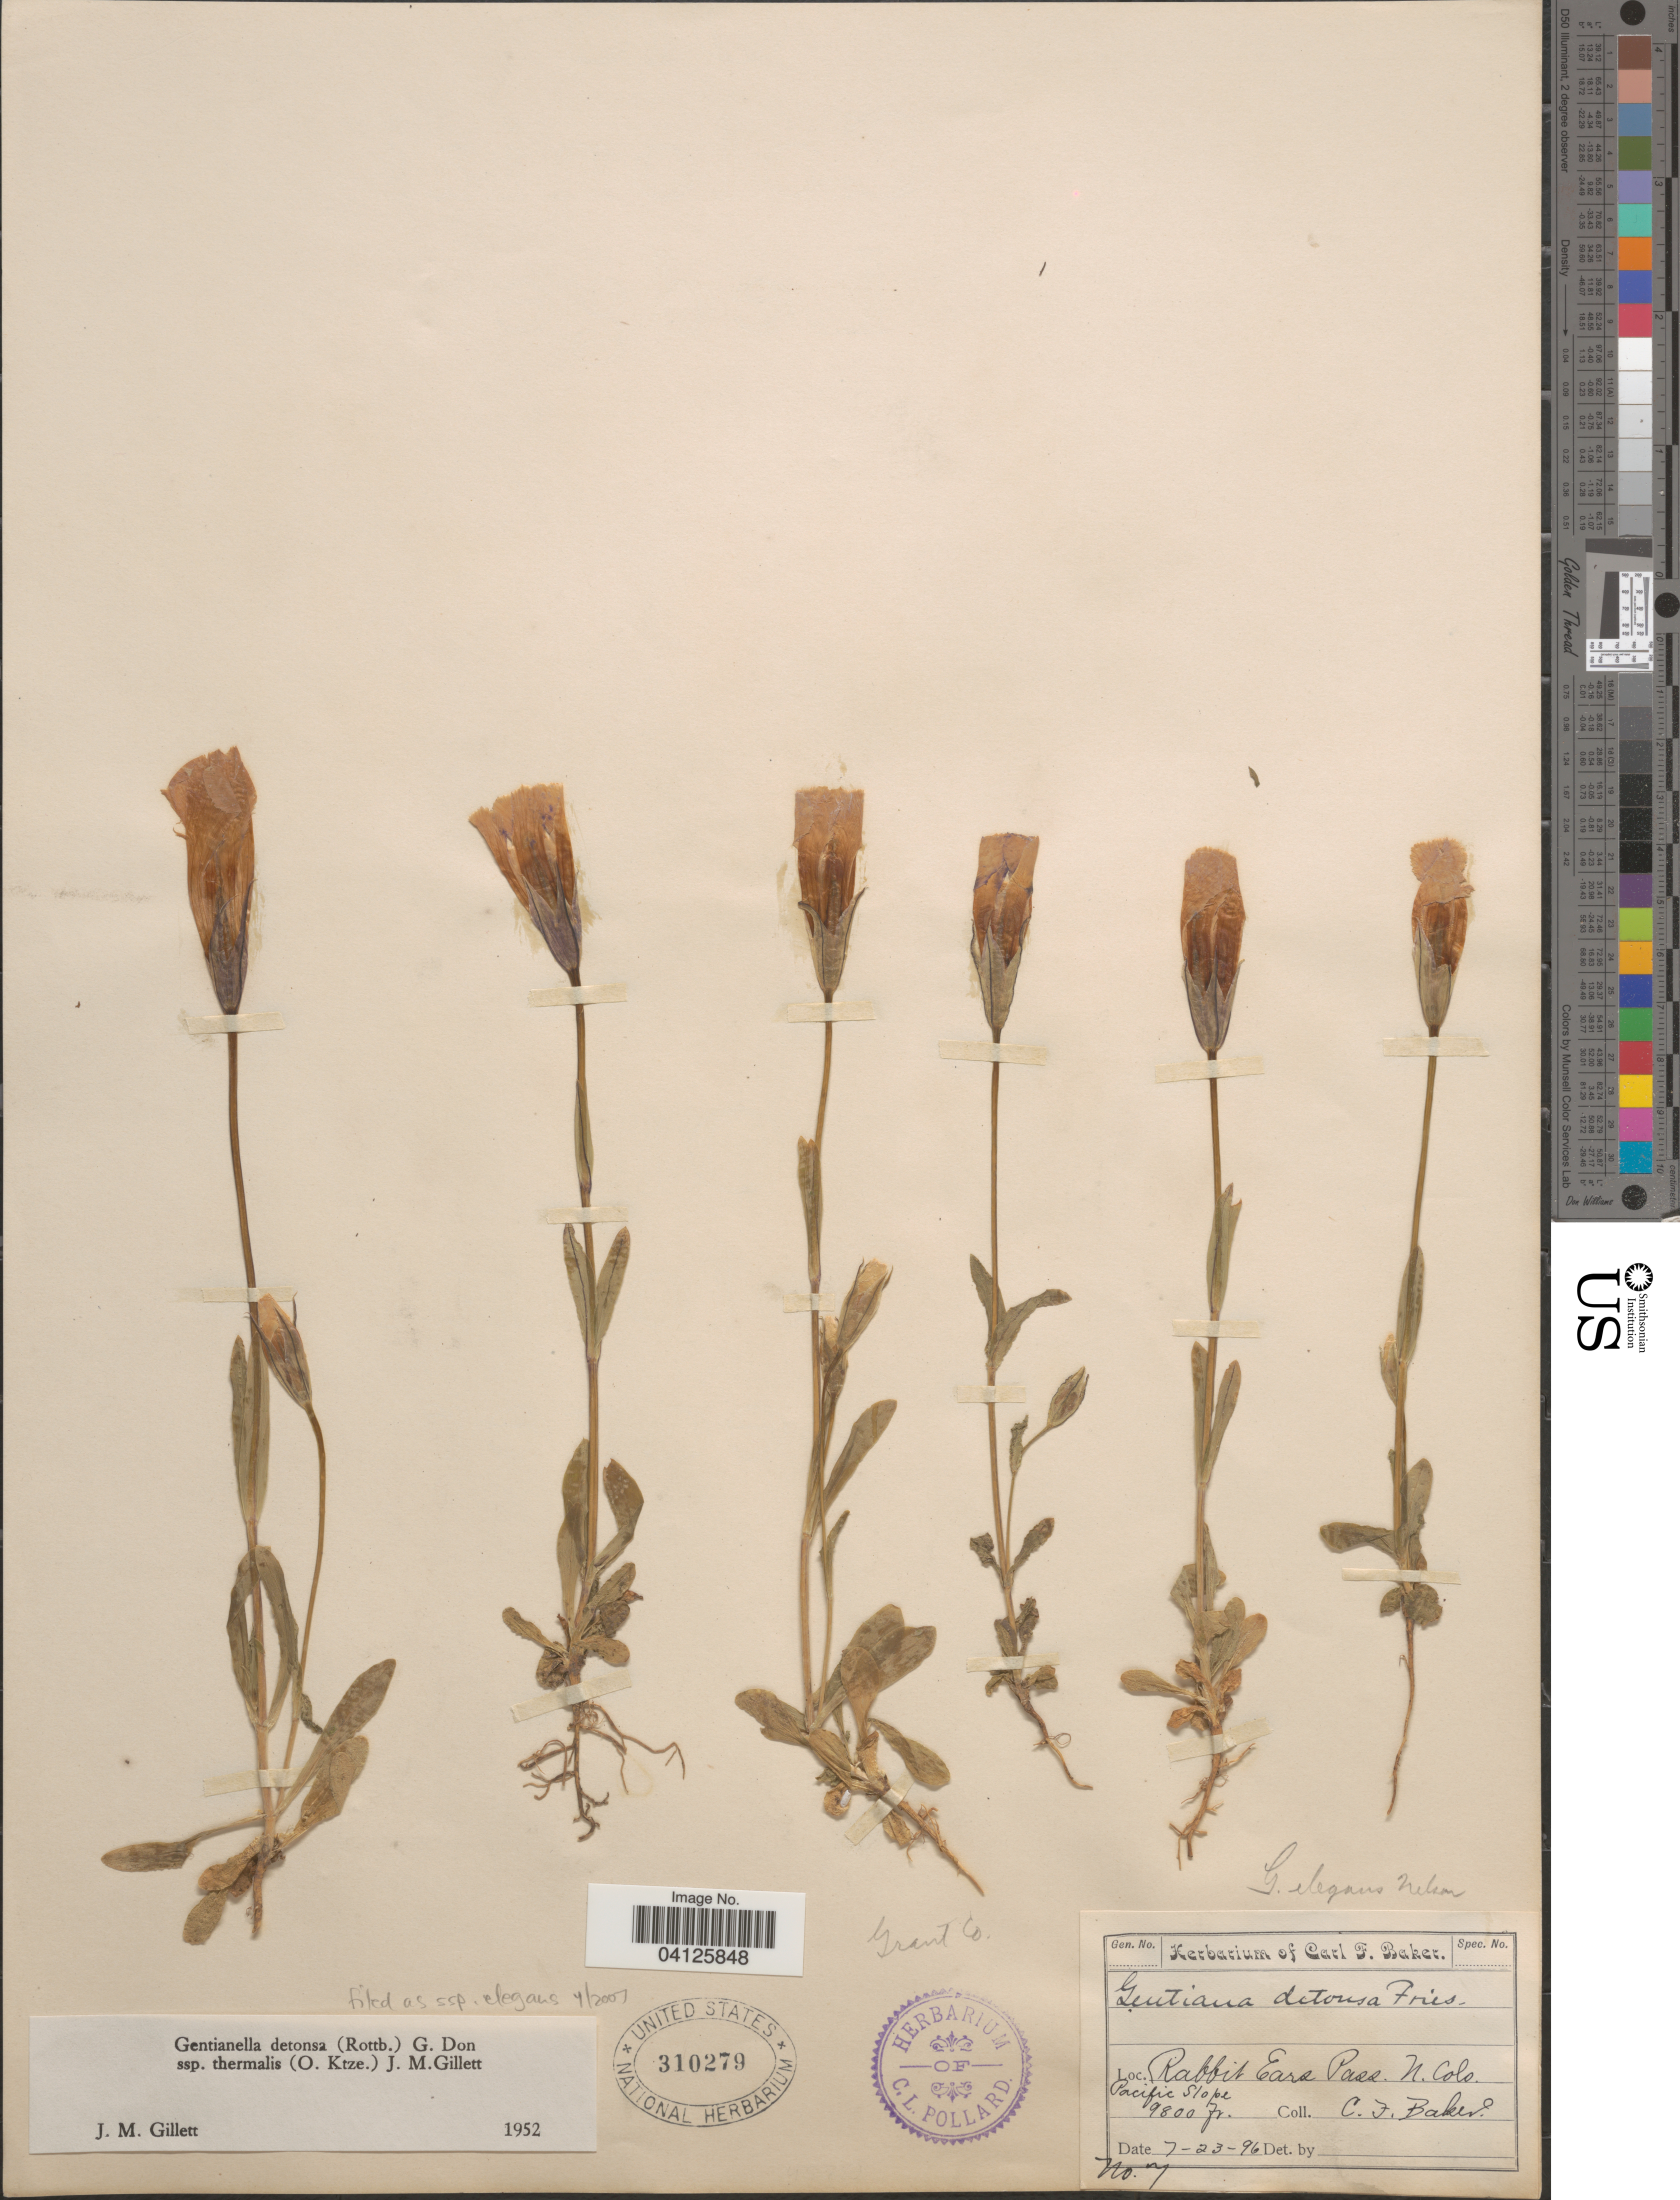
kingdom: Plantae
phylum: Tracheophyta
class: Magnoliopsida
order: Gentianales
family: Gentianaceae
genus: Gentianella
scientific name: Gentianella detonsa subsp. elegans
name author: (A. Gray) J.M. Gillett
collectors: C. F. Baker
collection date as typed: Transcribed d/m/y: 23/7/96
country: United States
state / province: Colorado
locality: Rabbit Ears Pass. N. Colo. Pacific Slope.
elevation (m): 2987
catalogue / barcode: US 310279